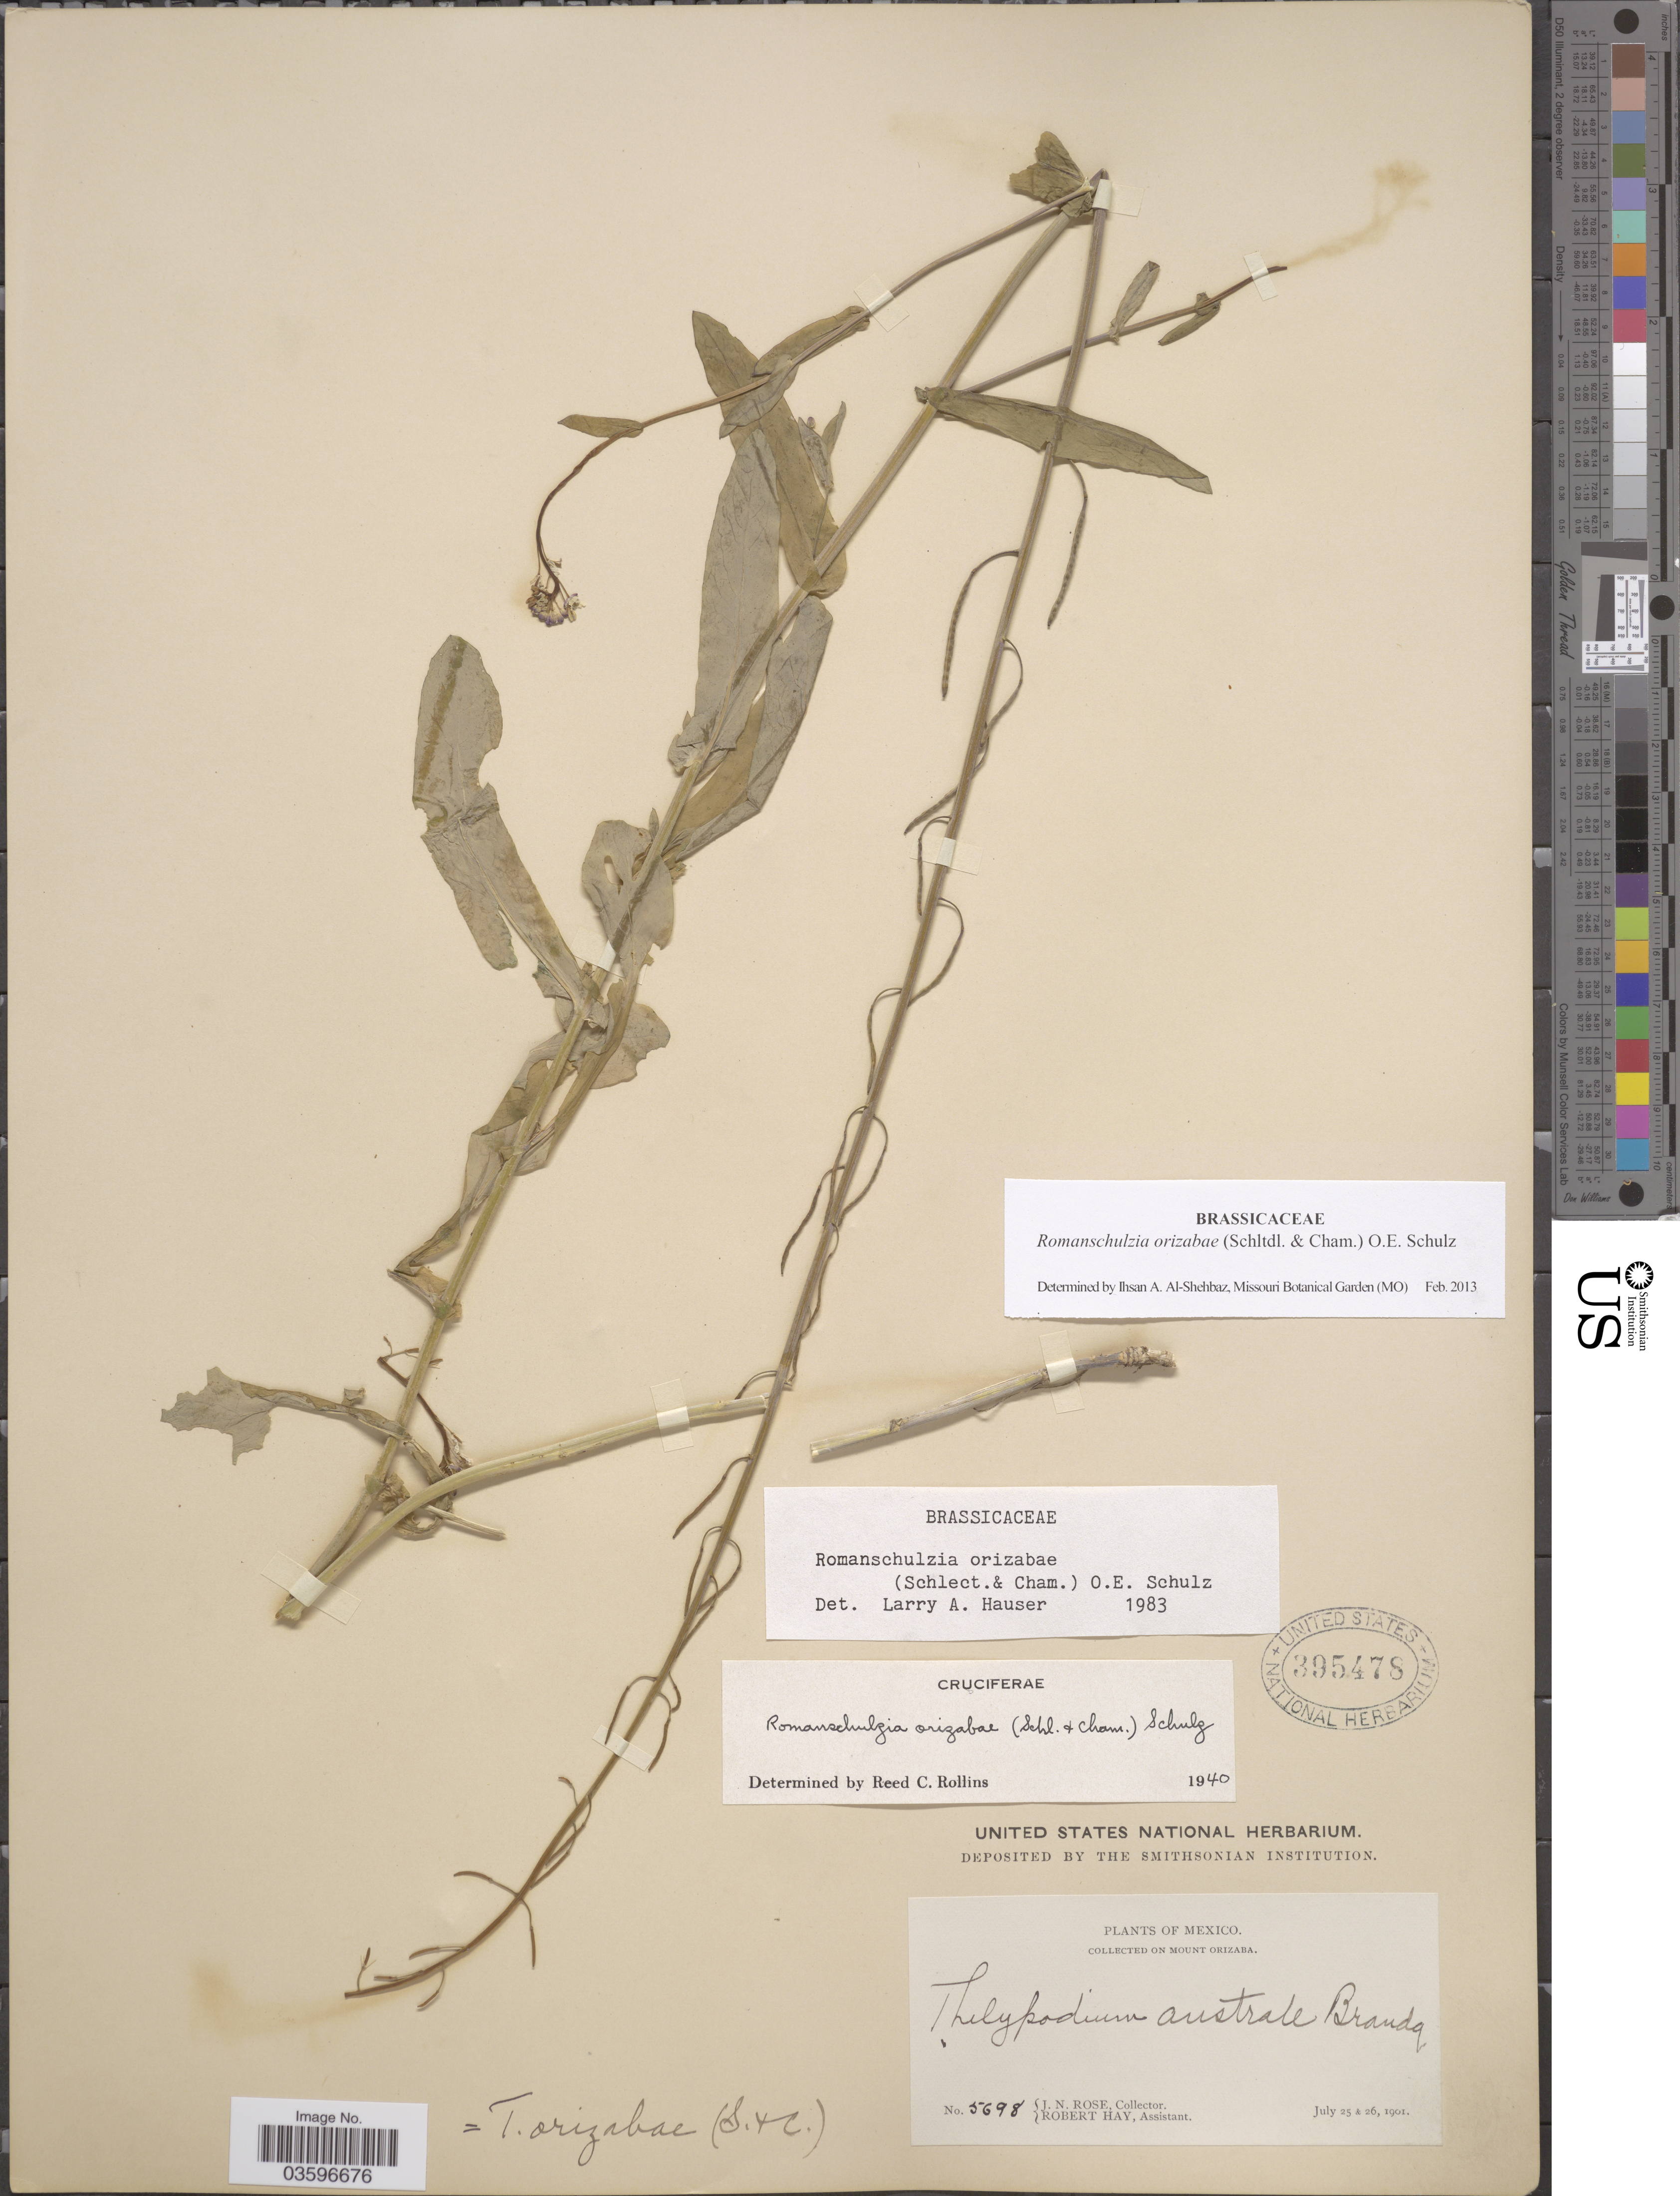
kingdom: Plantae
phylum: Tracheophyta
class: Magnoliopsida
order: Brassicales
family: Brassicaceae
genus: Romanschulzia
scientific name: Romanschulzia orizabae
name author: (Schltdl. & Cham.) O.E. Schulz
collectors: J. N. Rose & R. Hay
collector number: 5698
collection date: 1901-07-25/1901-07-26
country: Mexico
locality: On Mount Orizaba.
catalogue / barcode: US 395478